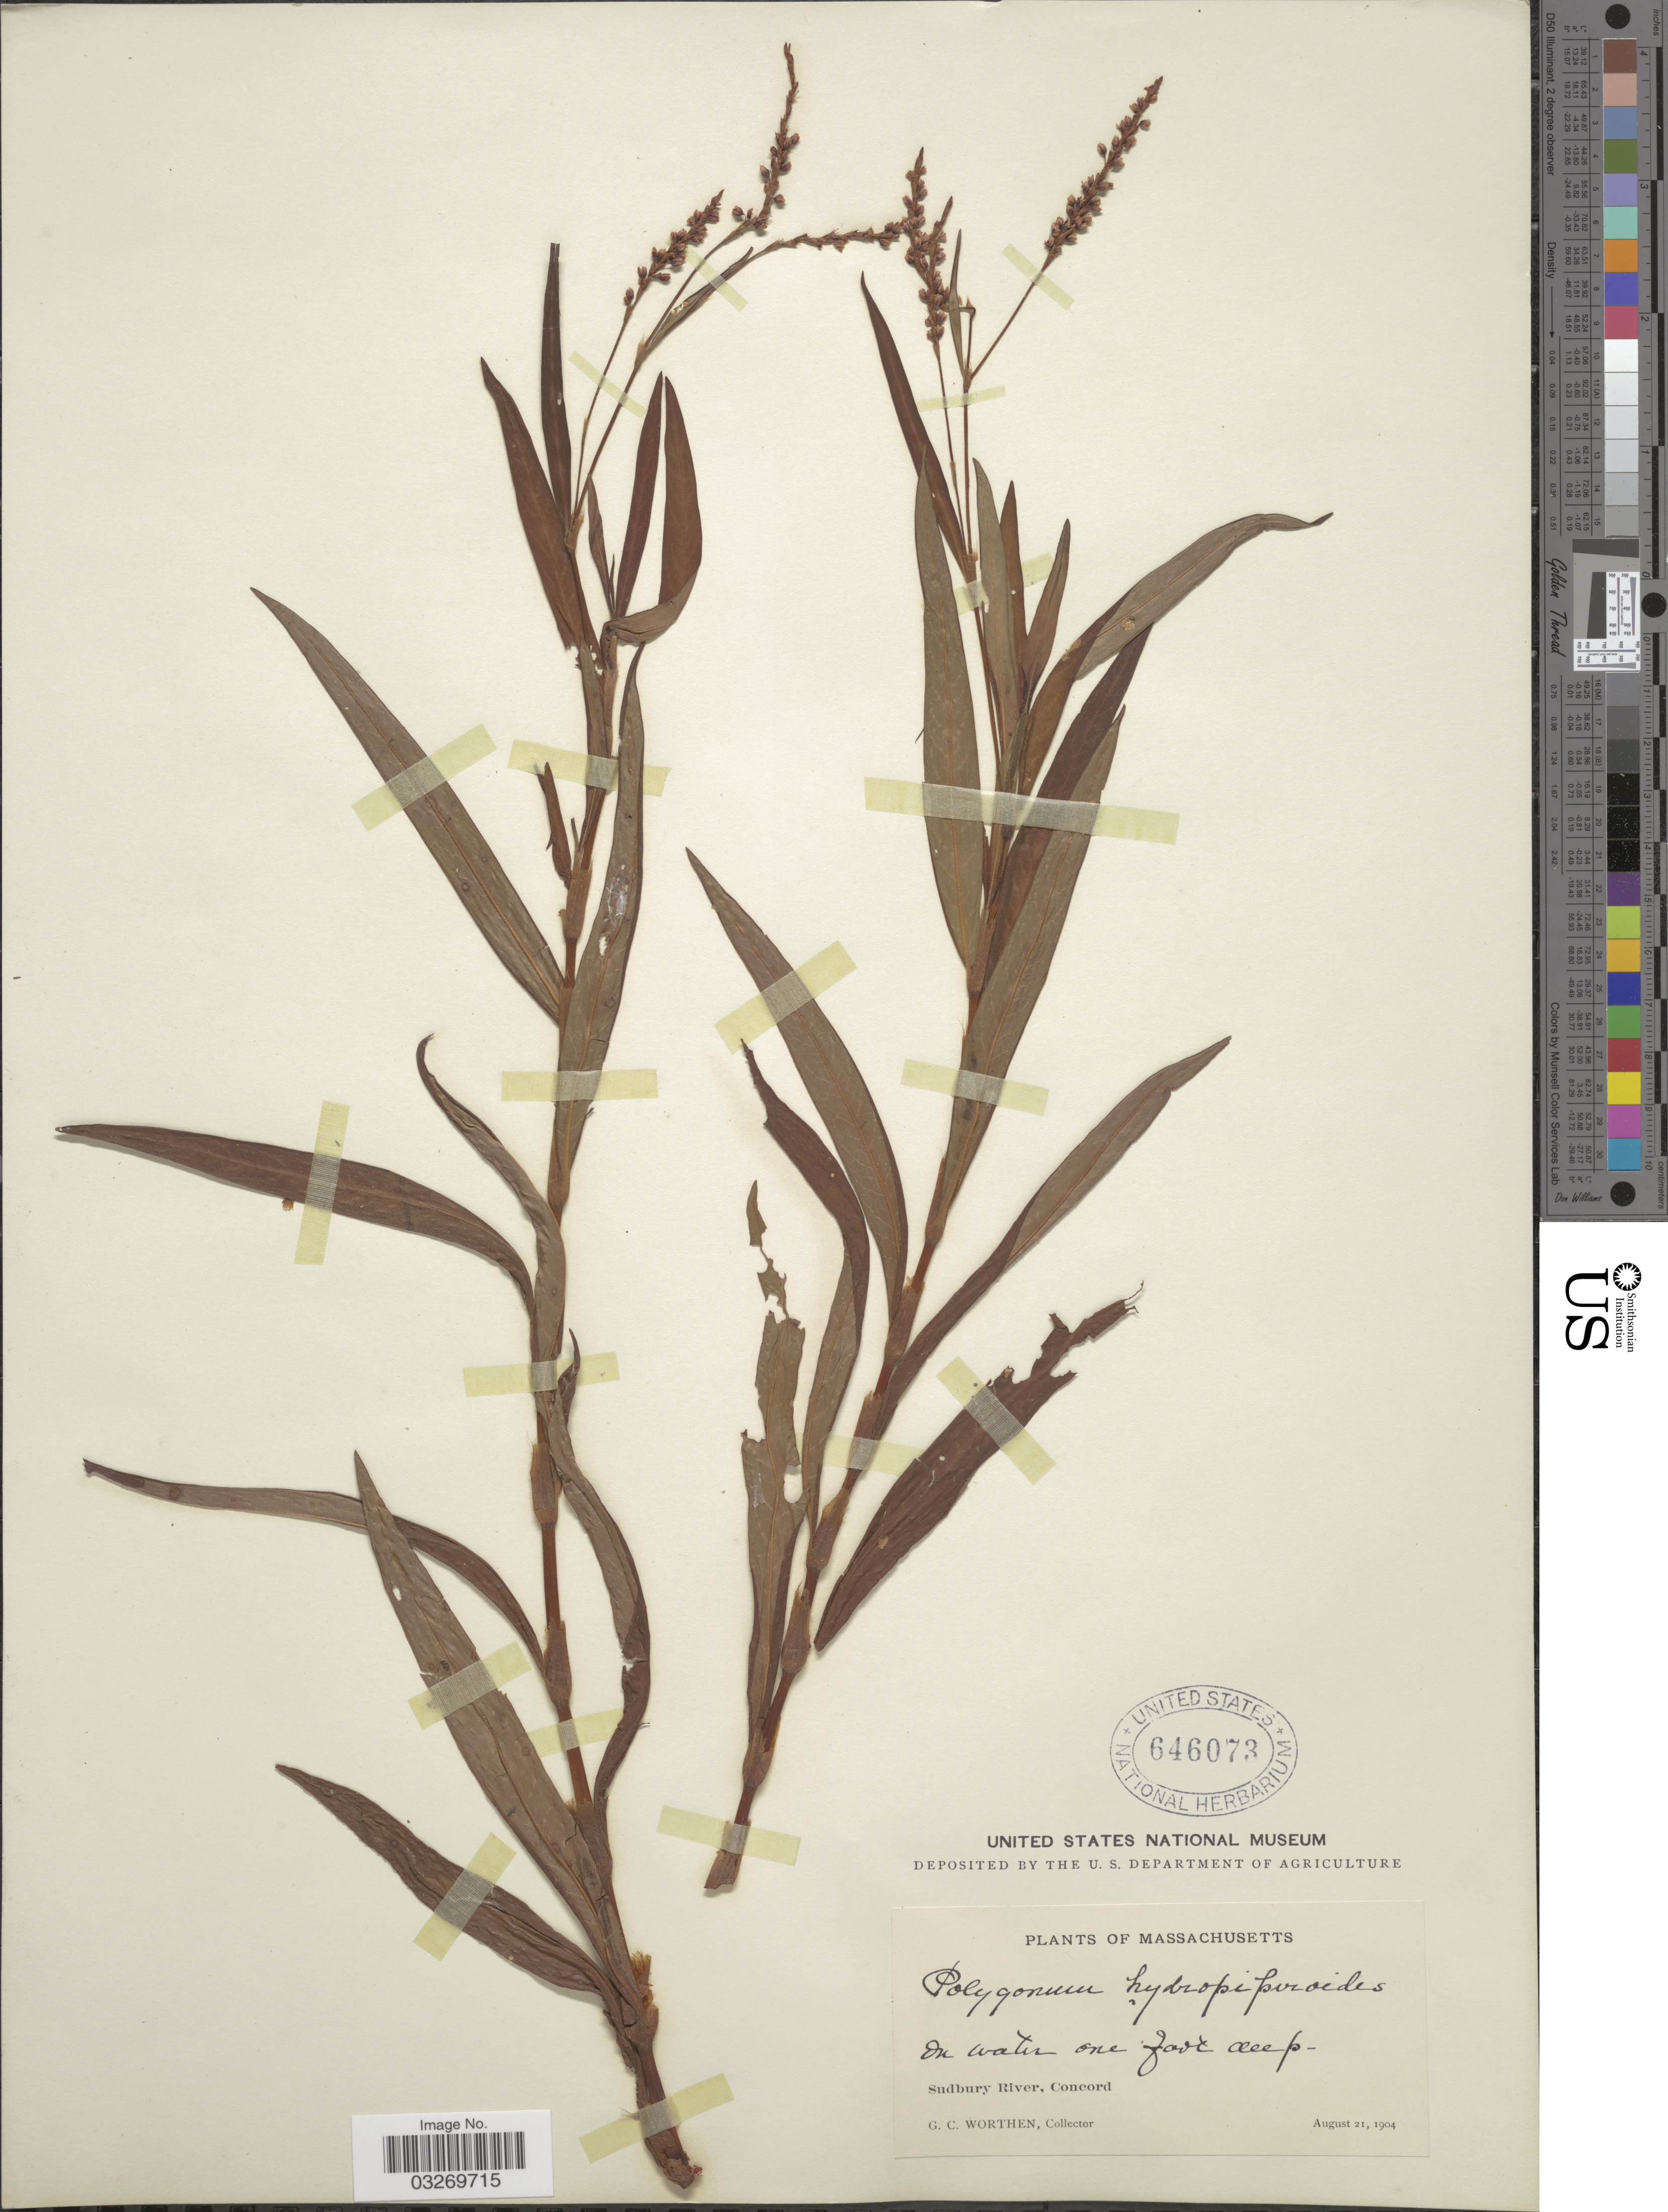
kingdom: Plantae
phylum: Tracheophyta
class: Magnoliopsida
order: Caryophyllales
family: Polygonaceae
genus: Polygonum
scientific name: Polygonum hydropiperoides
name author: Michx.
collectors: G. Worthen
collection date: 1904-08-21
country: United States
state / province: Massachusetts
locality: On water one foot deep - Sudbury River, Concord.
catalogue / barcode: US 646073